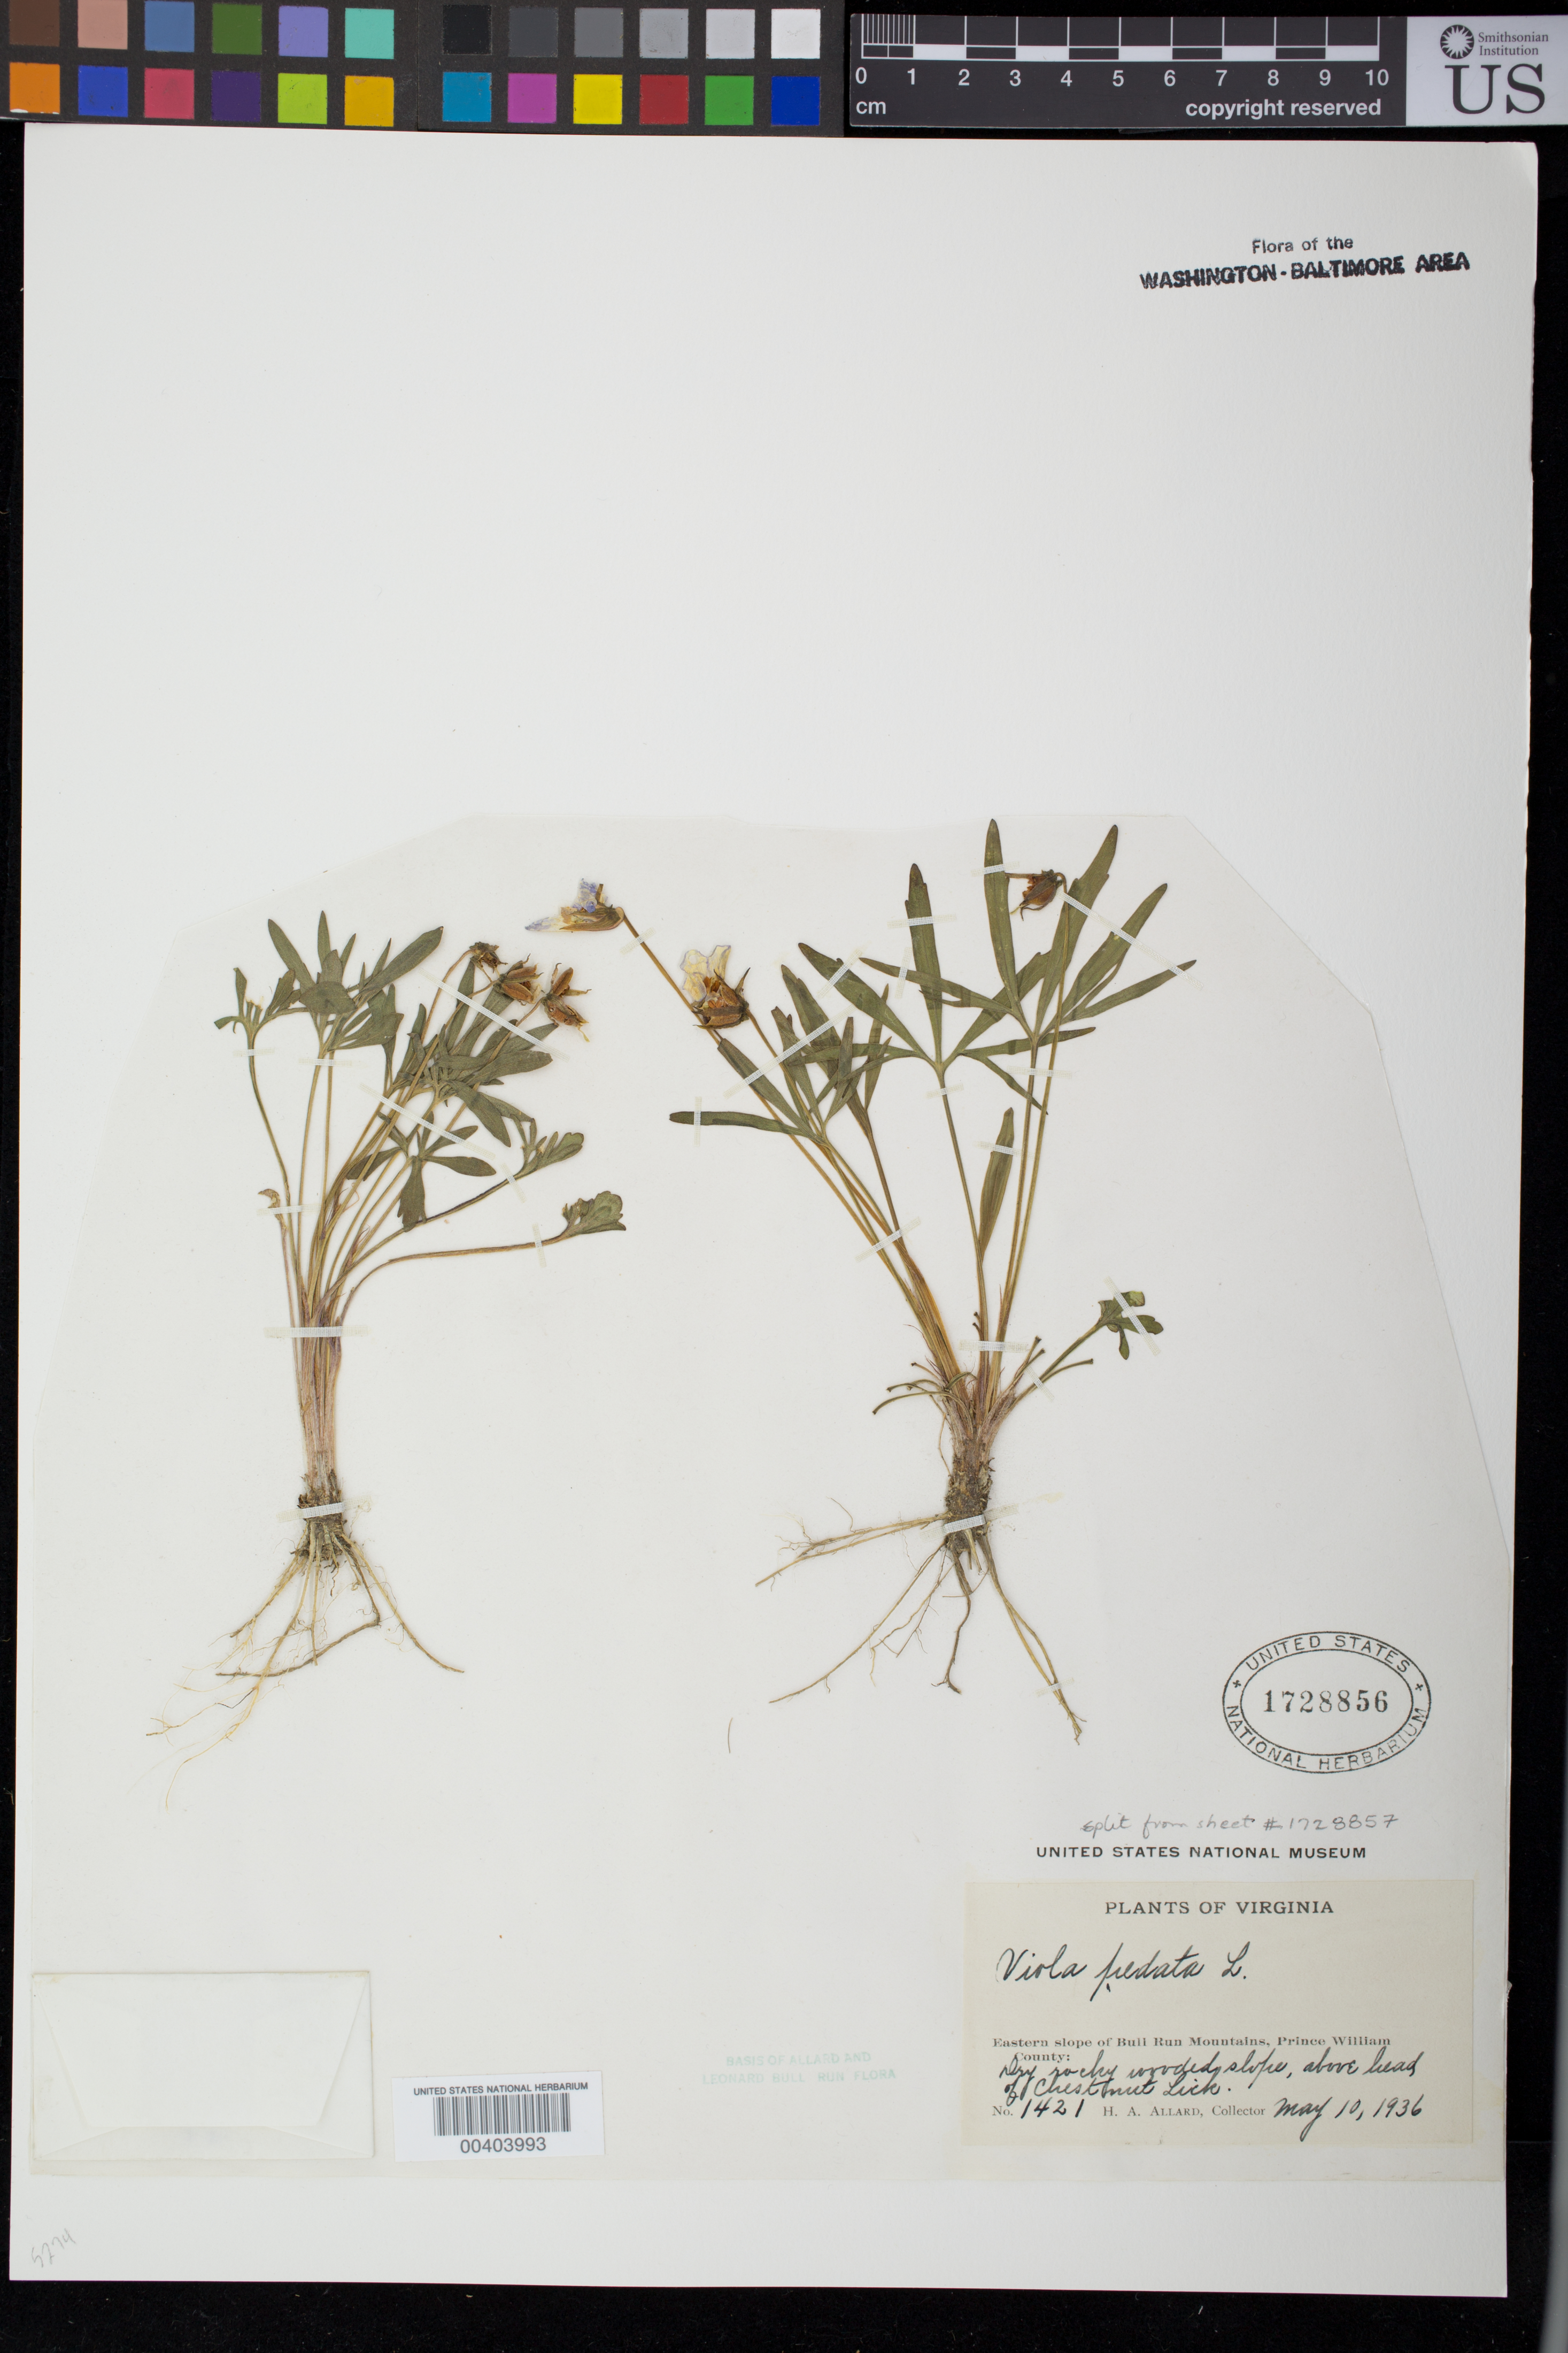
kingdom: Plantae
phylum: Tracheophyta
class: Magnoliopsida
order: Malpighiales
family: Violaceae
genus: Viola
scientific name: Viola pedata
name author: L.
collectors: H. A. Allard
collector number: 1421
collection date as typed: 10 May 1936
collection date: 1936-05-10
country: United States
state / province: Virginia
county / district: Prince William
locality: Chestnut Lick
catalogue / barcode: US 1728856